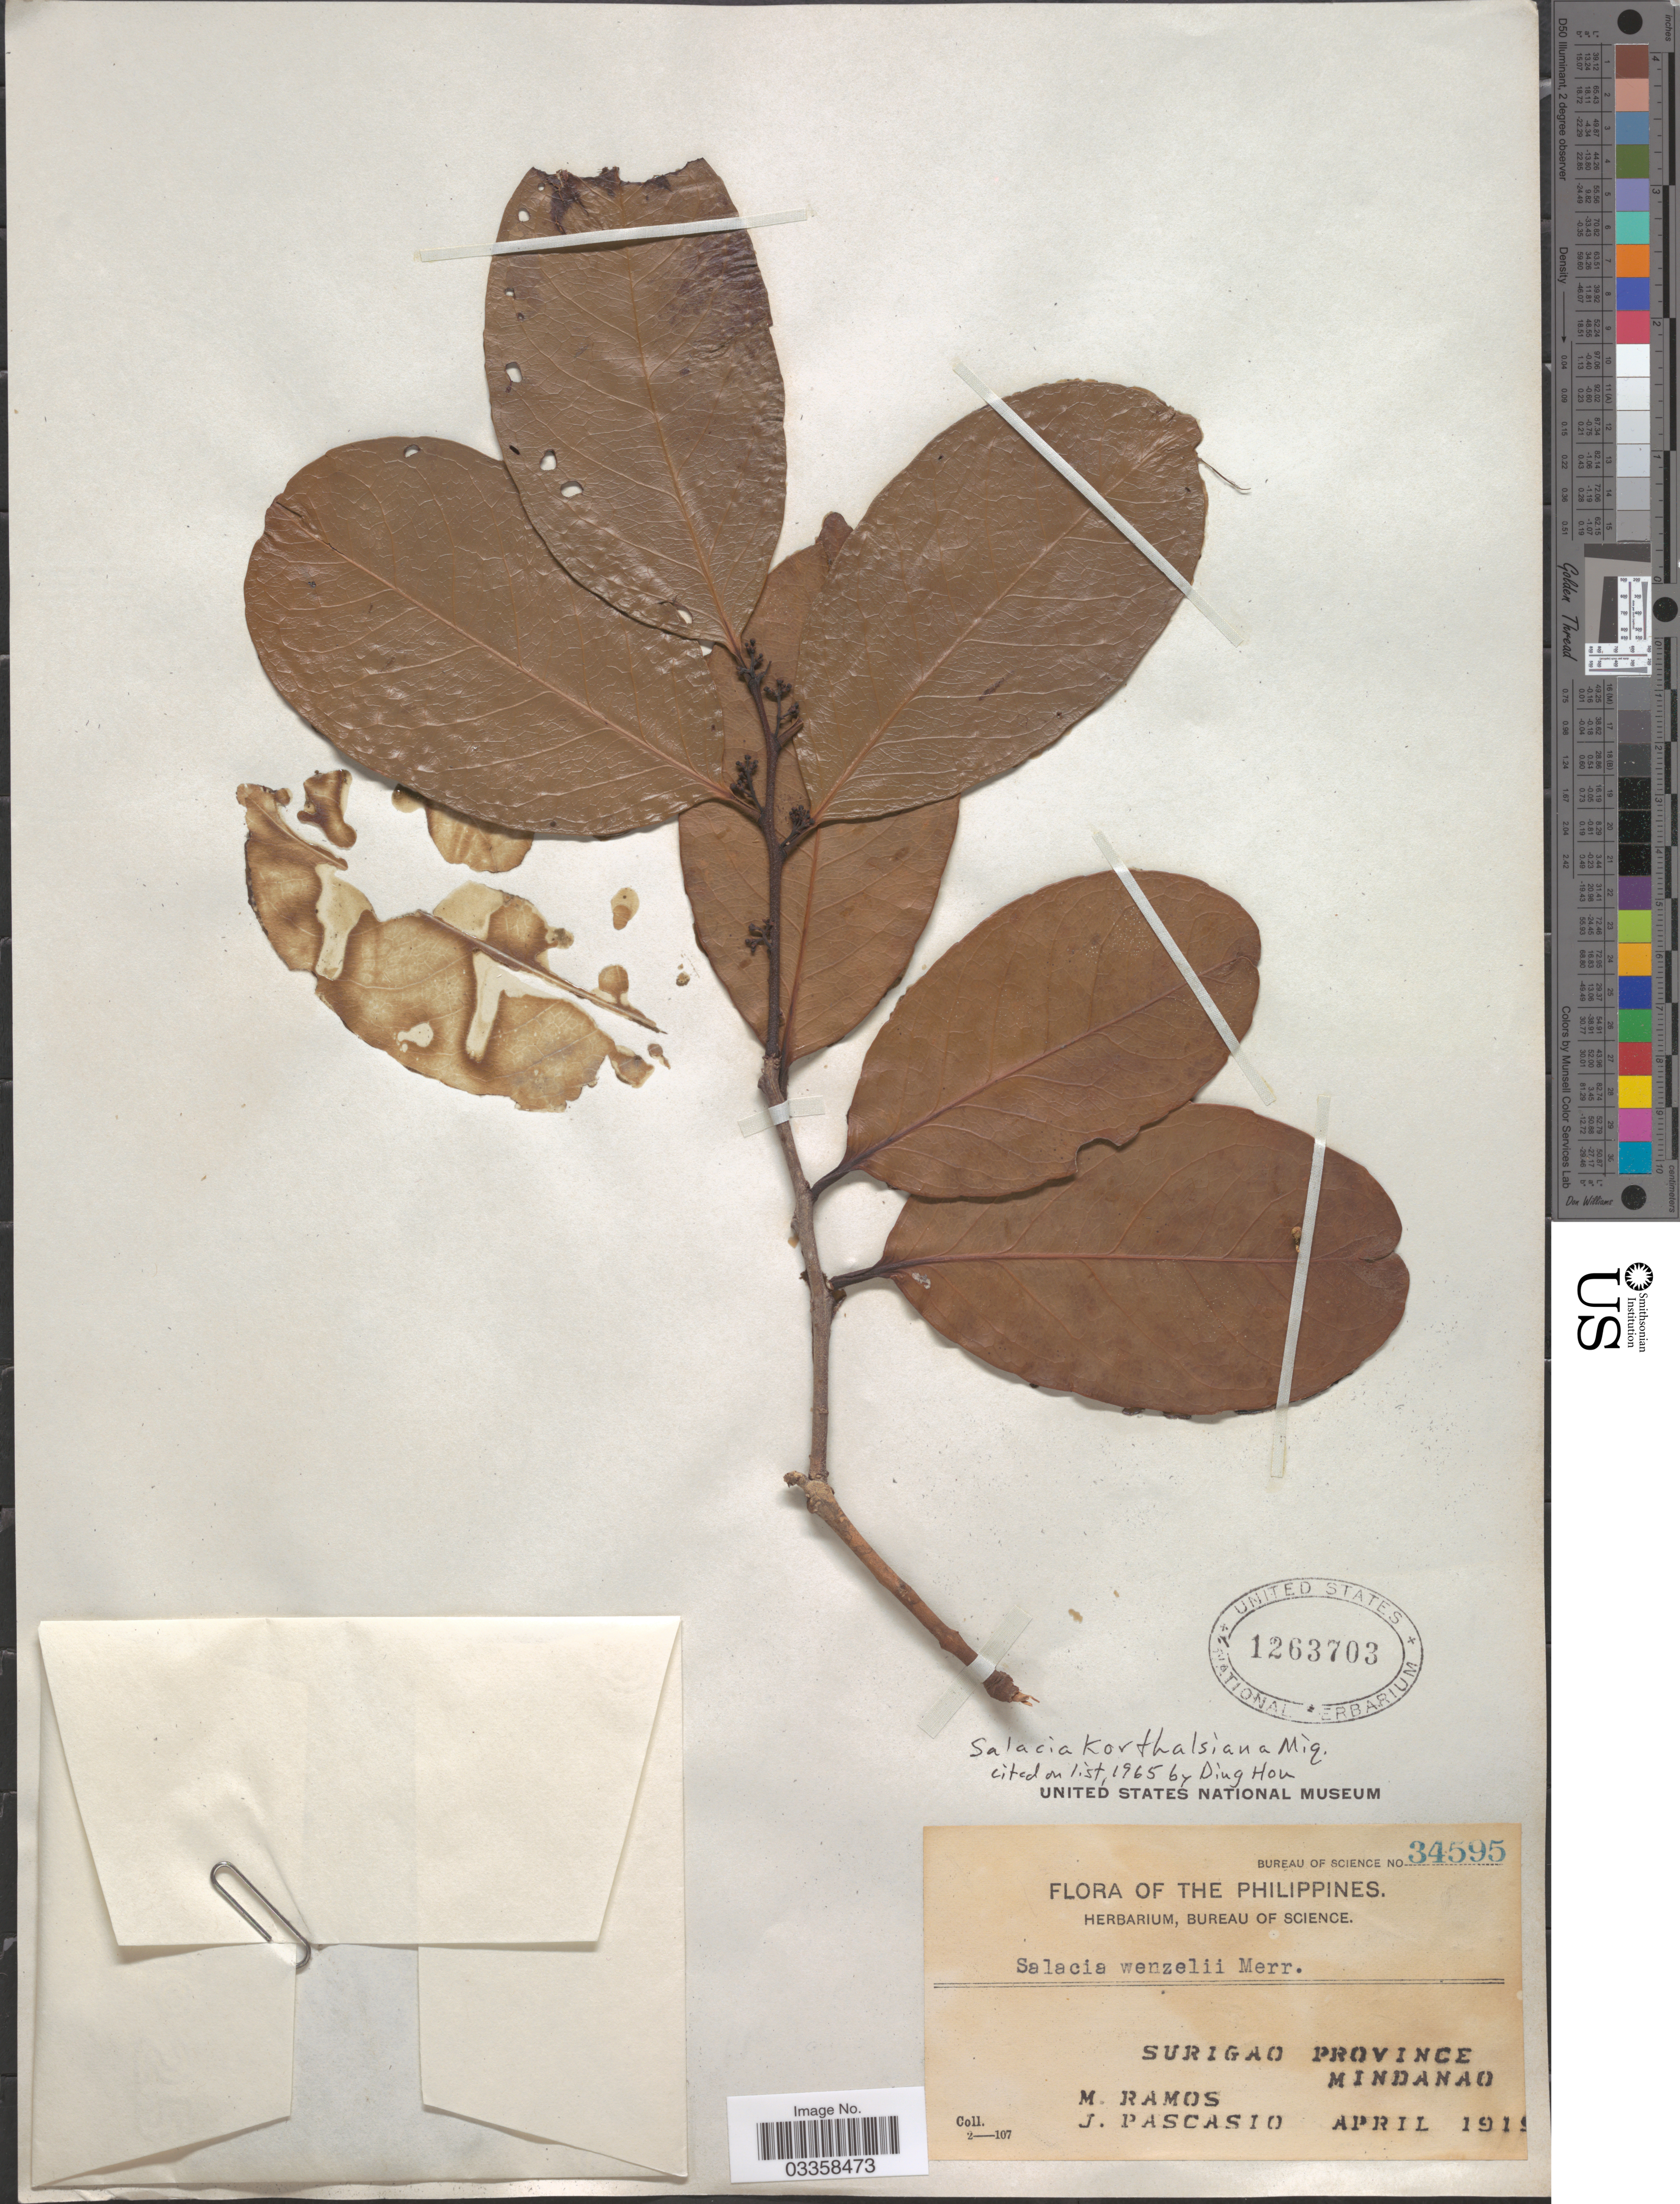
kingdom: Plantae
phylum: Tracheophyta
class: Magnoliopsida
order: Celastrales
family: Celastraceae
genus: Salacia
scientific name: Salacia korthalsiana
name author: Miq.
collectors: M. Ramos & J. Pascasio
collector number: Bureau of Science 34595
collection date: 1919-04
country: Philippines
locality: Surigao Province. Mindanao.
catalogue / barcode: US 1263703